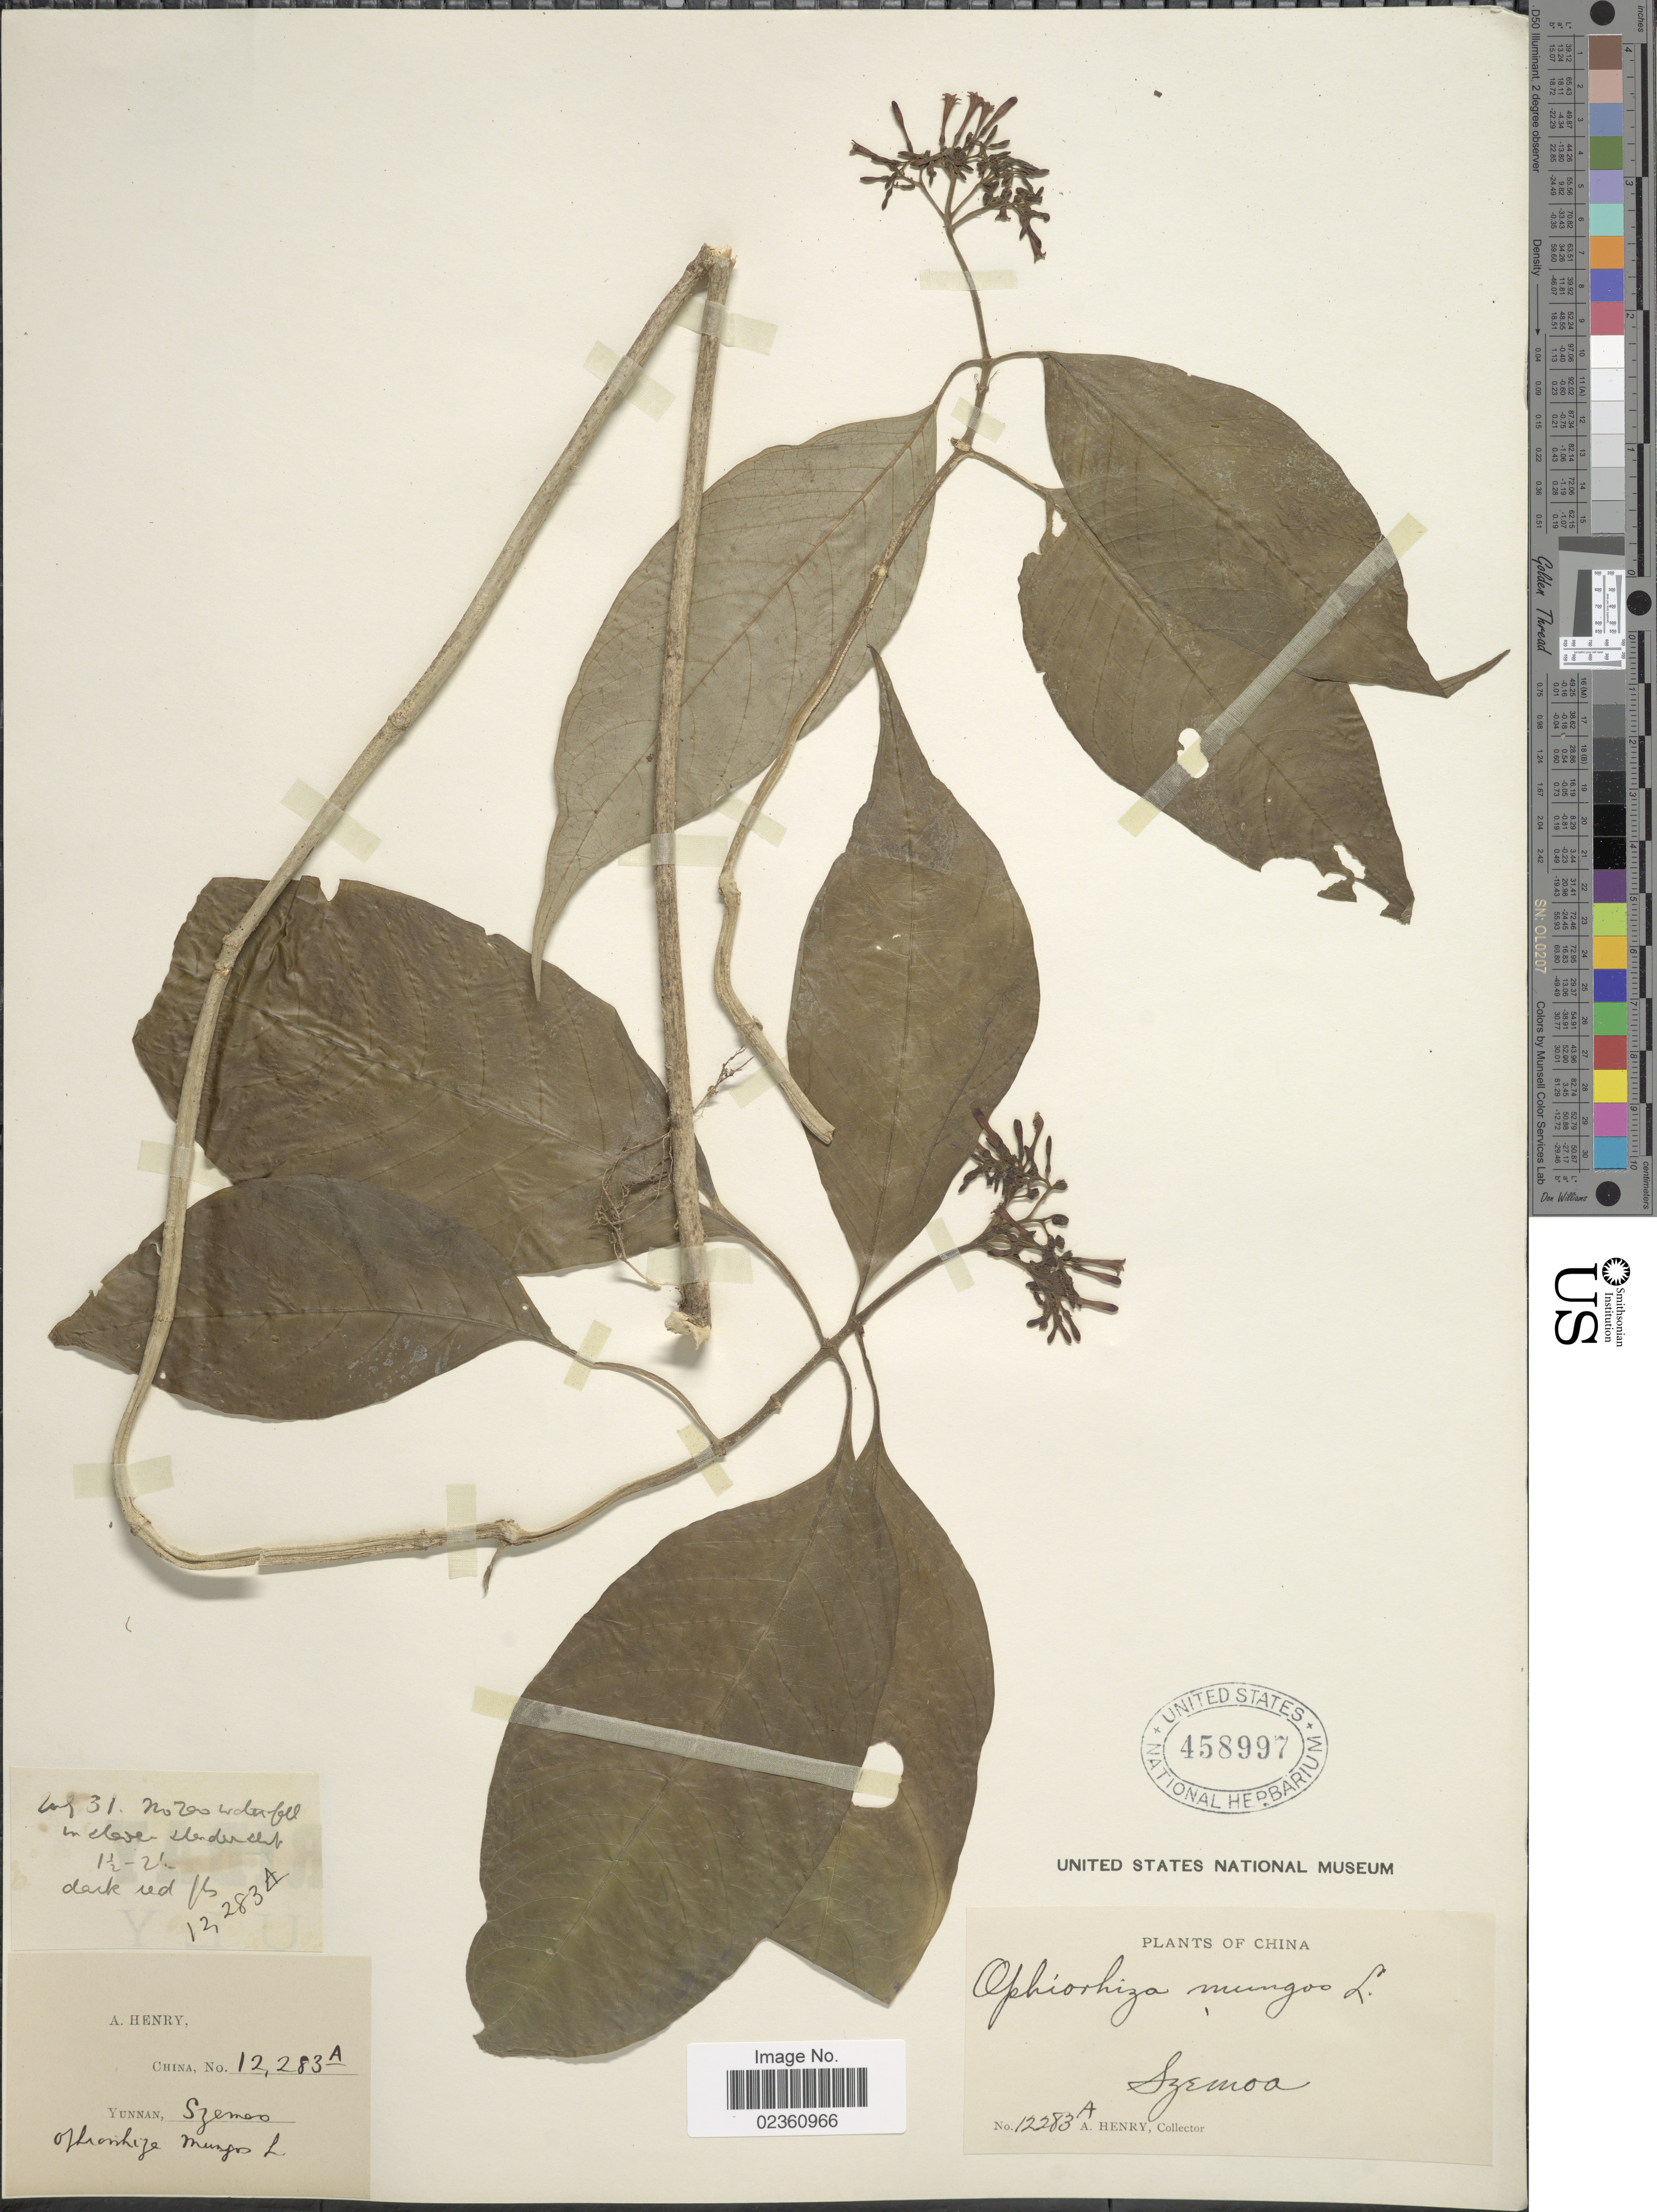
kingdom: Plantae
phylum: Tracheophyta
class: Magnoliopsida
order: Gentianales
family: Rubiaceae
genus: Ophiorrhiza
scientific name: Ophiorrhiza mungos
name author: L.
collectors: A. Henry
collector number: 12283 A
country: China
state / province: Yunnan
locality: Szemoa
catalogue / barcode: US 458997